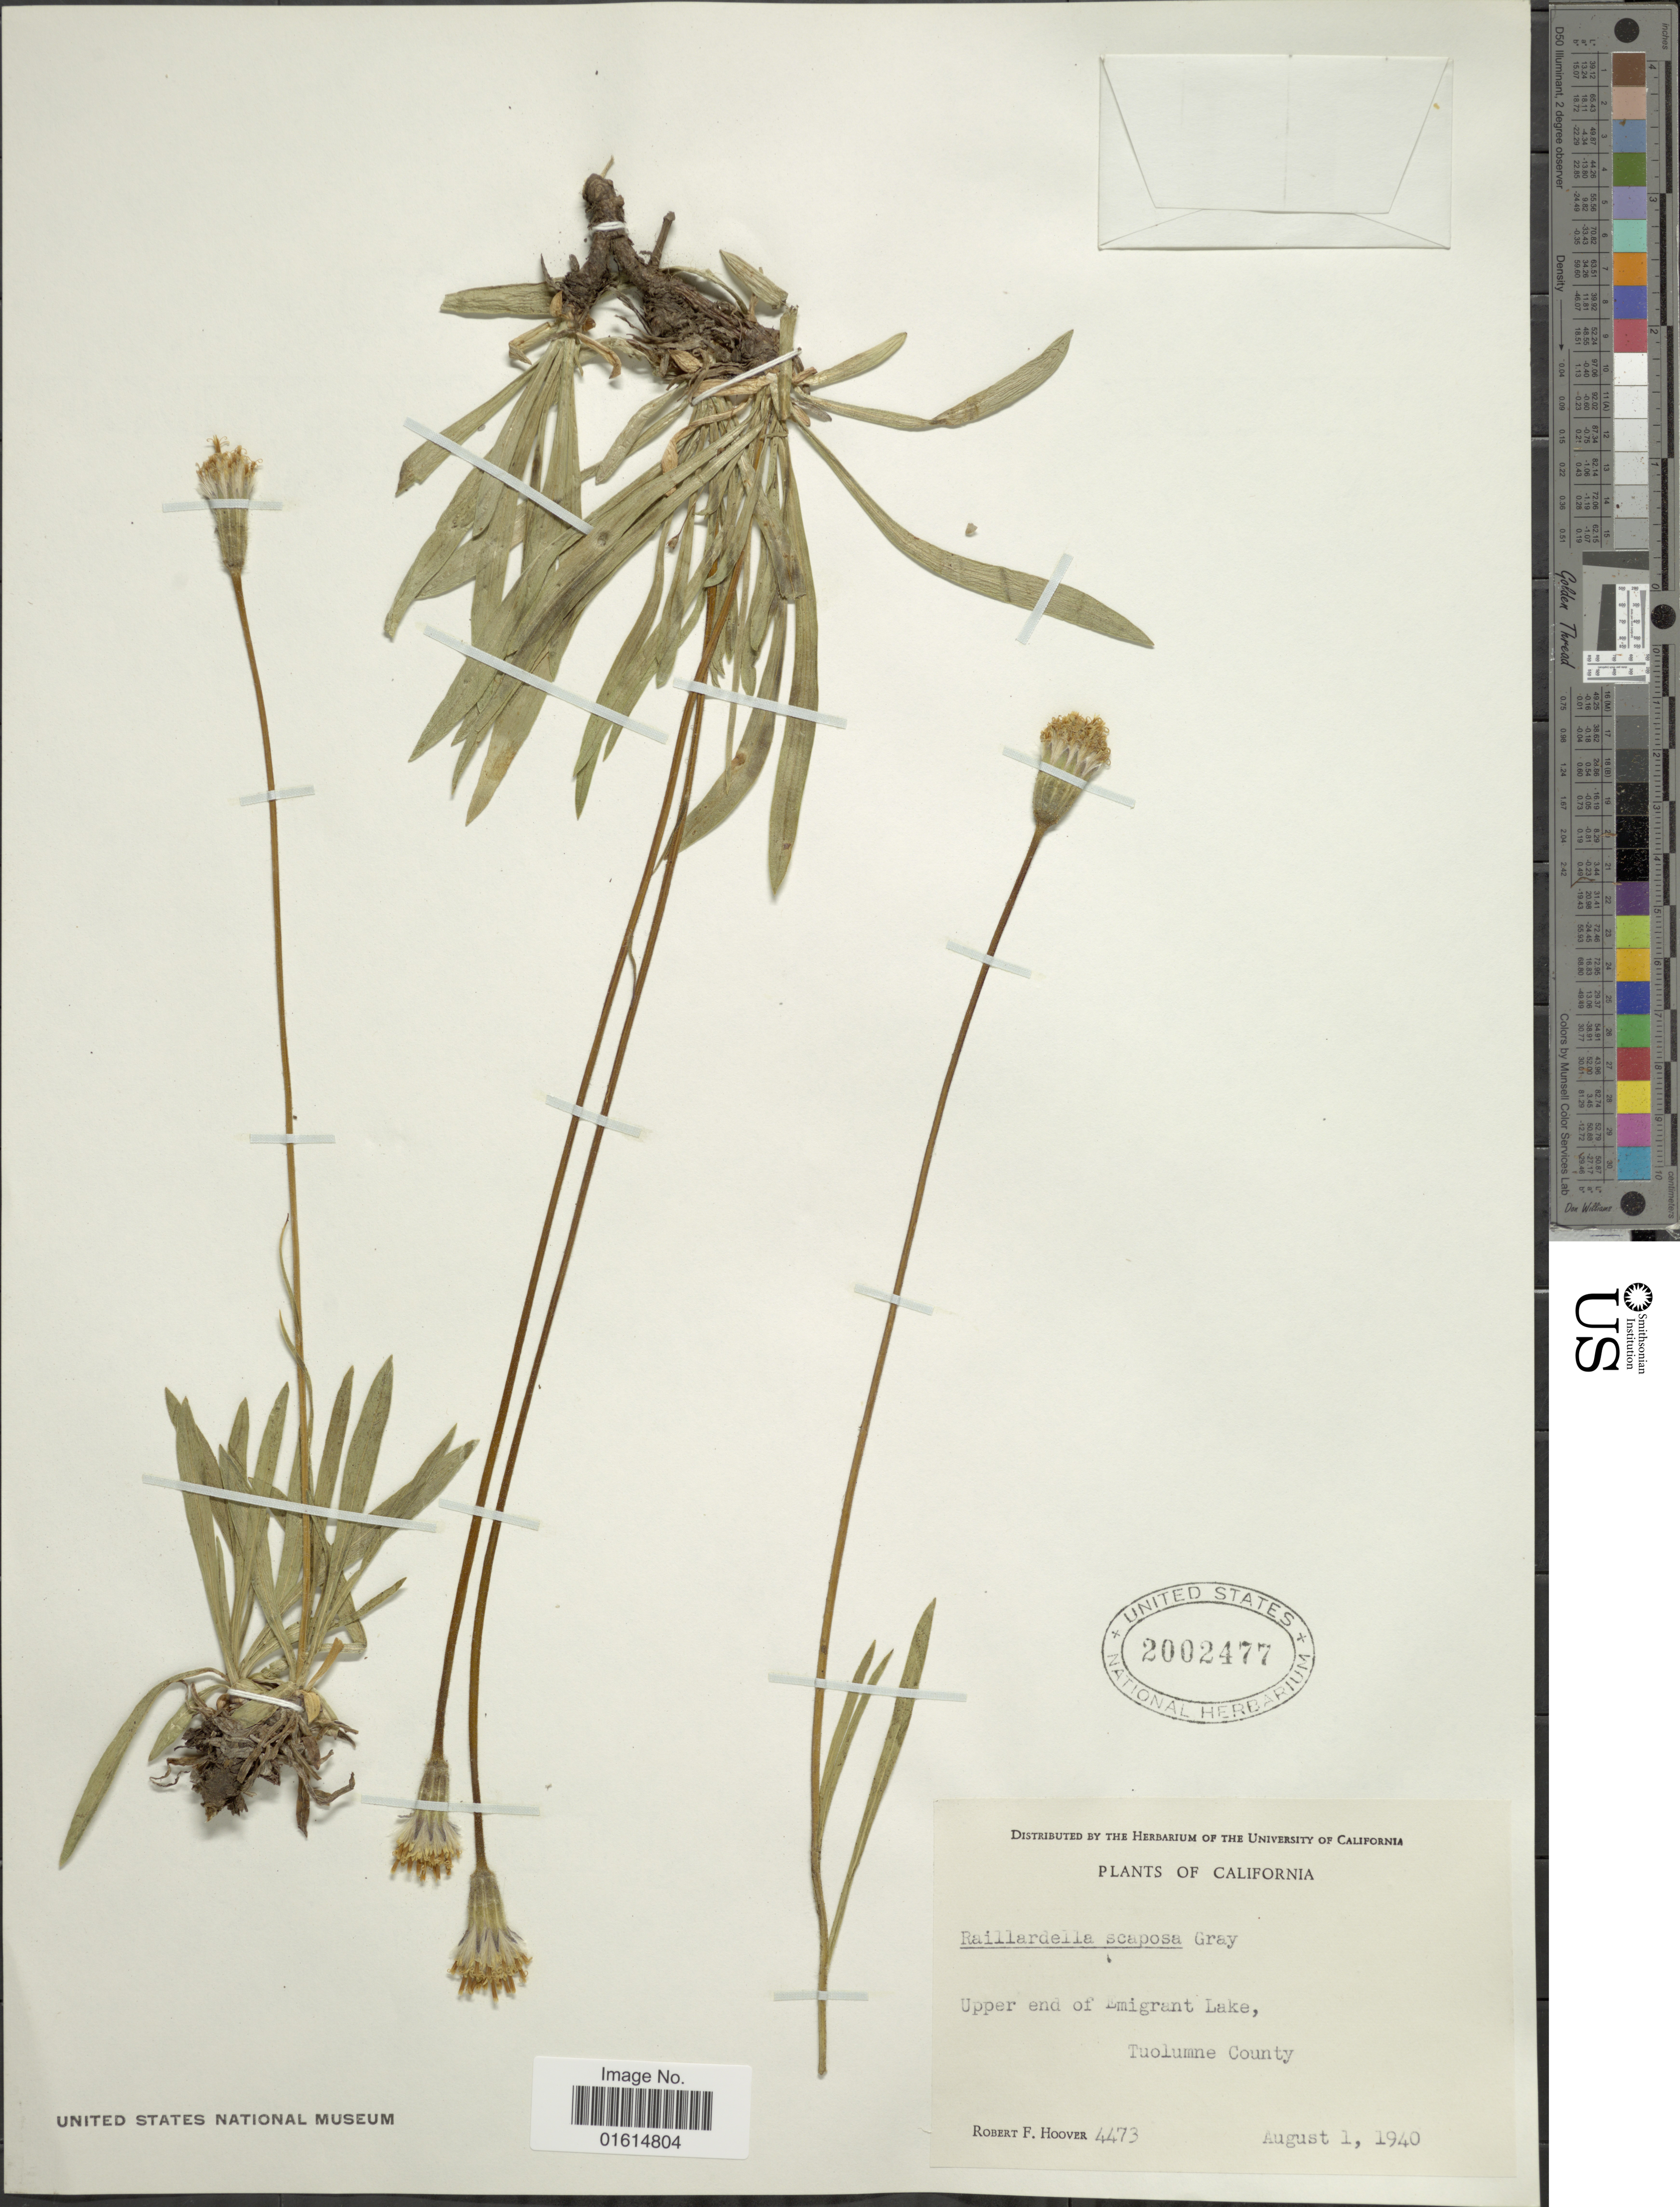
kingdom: Plantae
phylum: Tracheophyta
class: Magnoliopsida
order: Asterales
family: Asteraceae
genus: Raillardella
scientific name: Raillardella scaposa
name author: A. Gray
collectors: R. F. Hoover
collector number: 4473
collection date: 1940-08-01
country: United States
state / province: California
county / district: Tuolumne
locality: Upper end of Emigrant Lake, Tuolumne County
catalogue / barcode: US 2002477